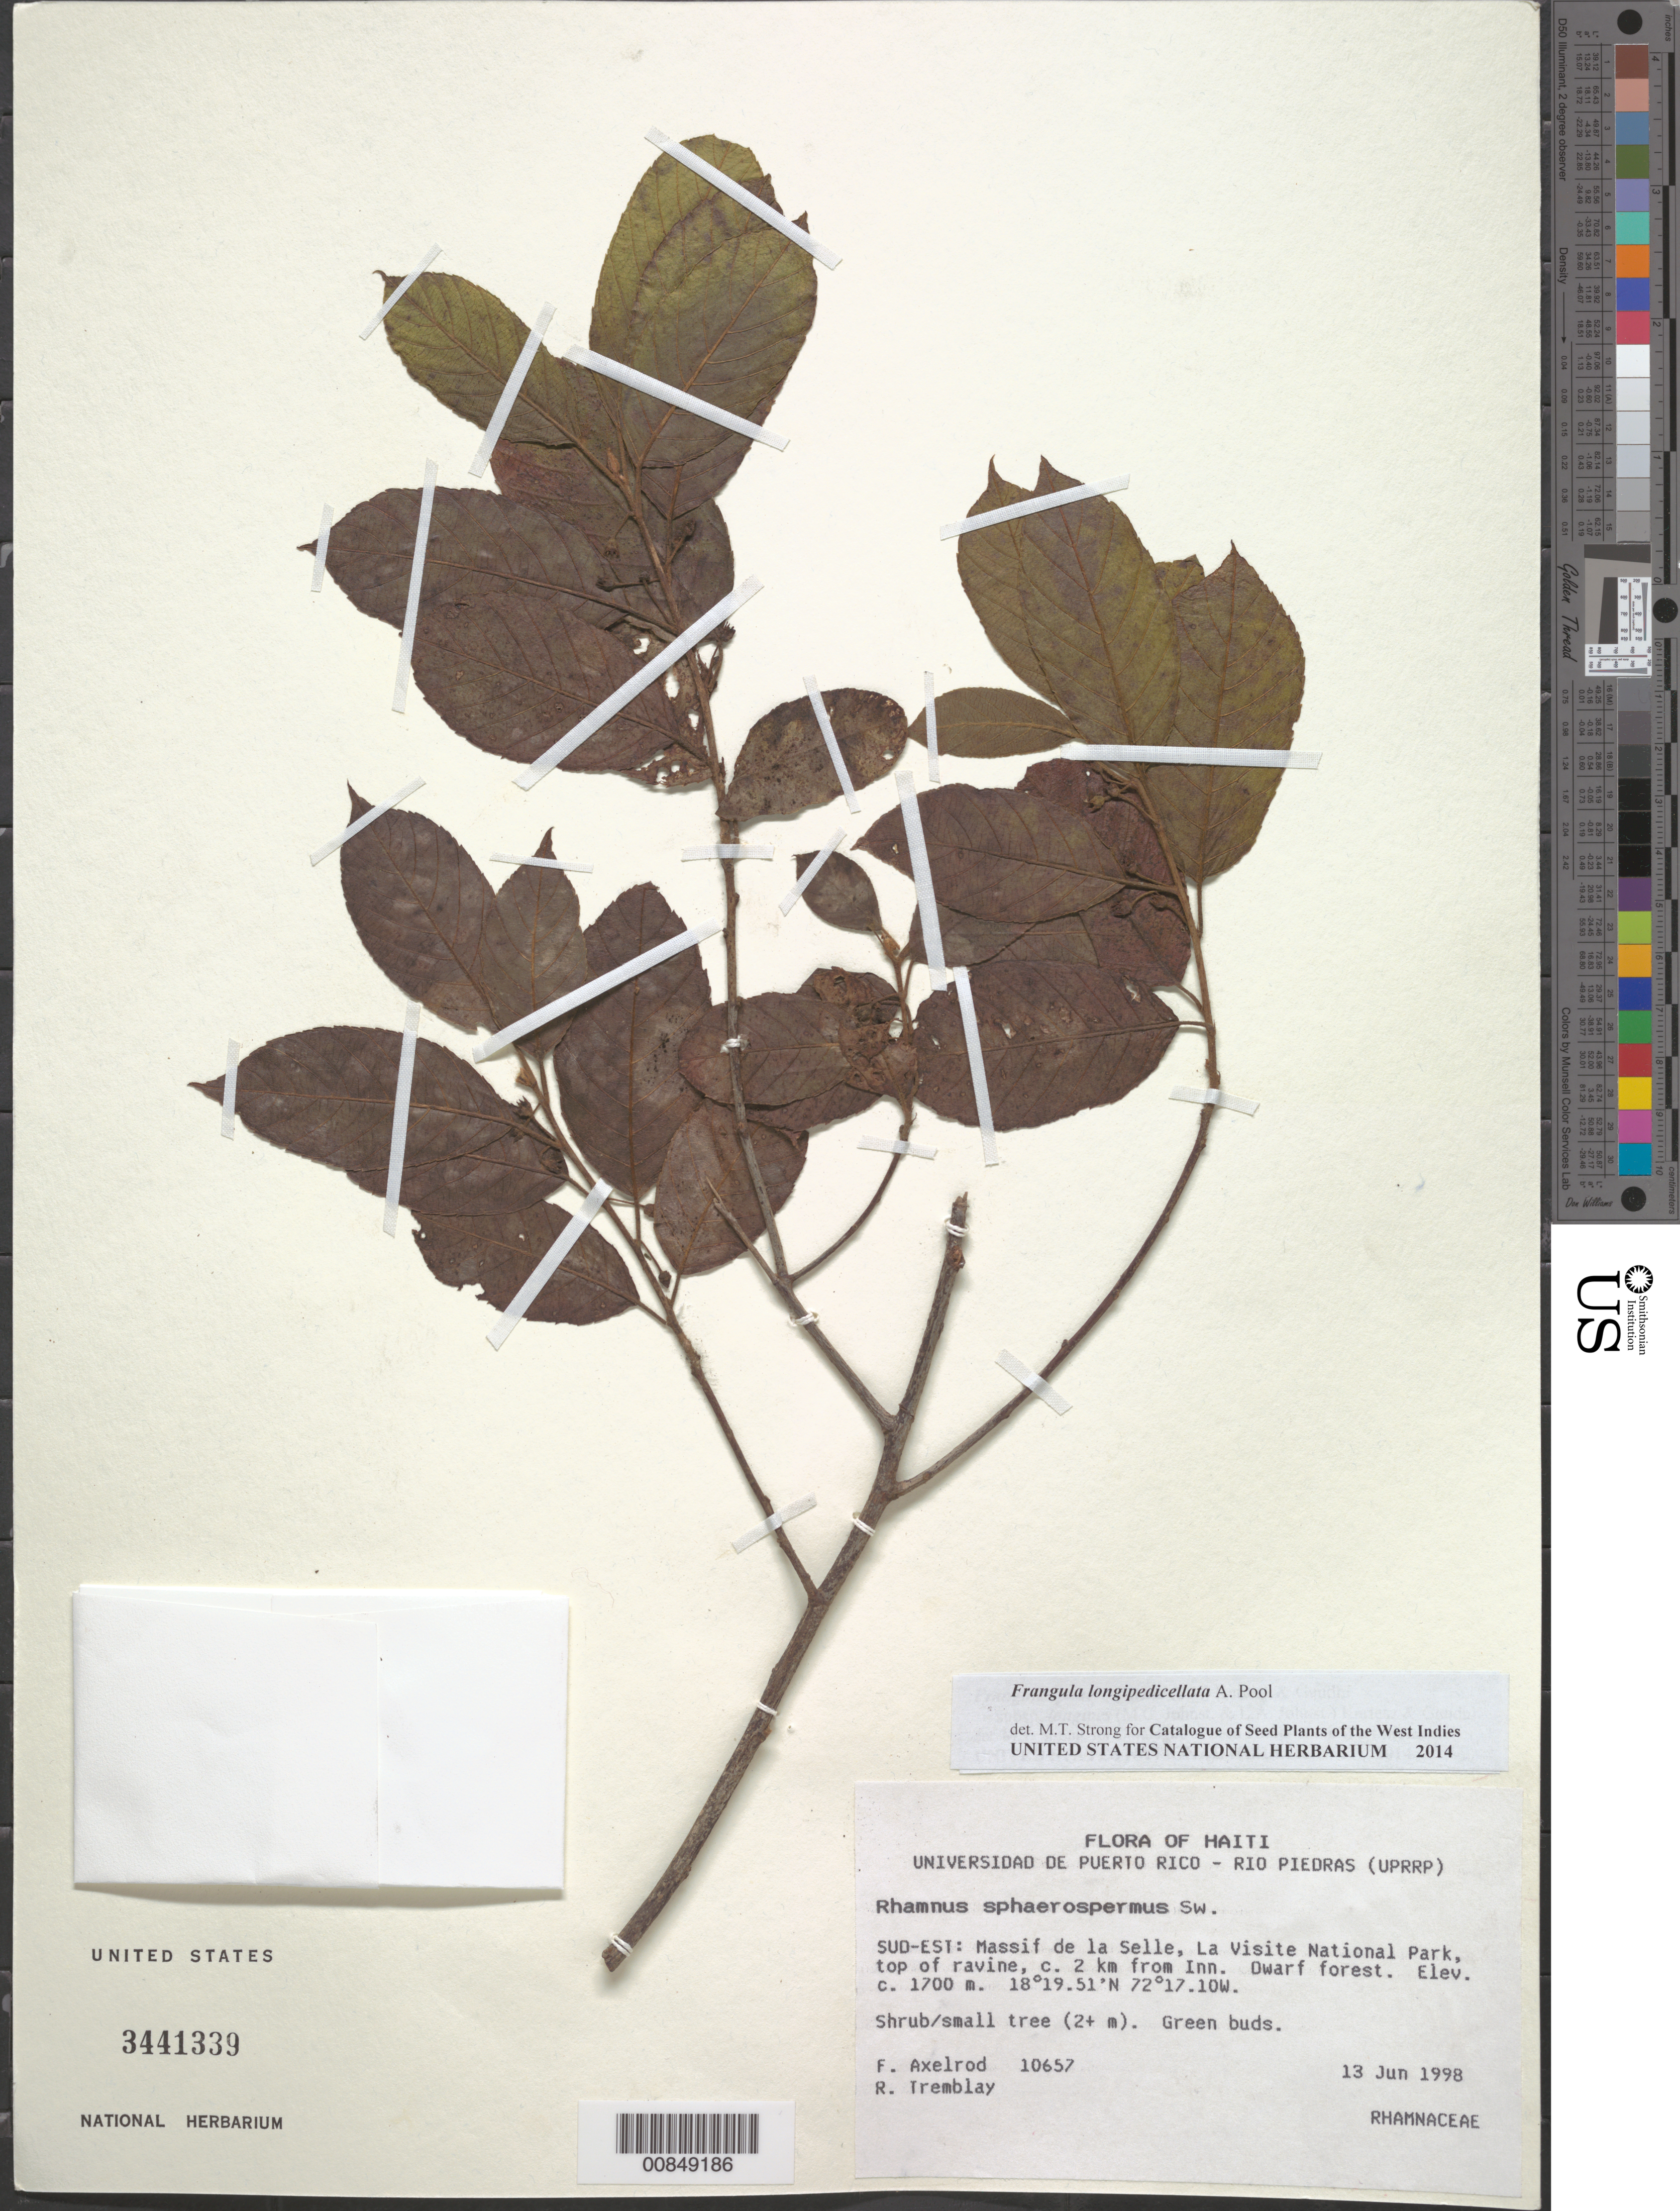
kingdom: Plantae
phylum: Tracheophyta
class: Magnoliopsida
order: Rosales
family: Rhamnaceae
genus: Frangula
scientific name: Frangula longipedicellata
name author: A. Pool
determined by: Strong, M. T., (US), Smithsonian Institution - National Museum of Natural History (UNITED STATES)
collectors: F. S. Axelrod & R. L. Tremblay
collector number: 10657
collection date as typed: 13 Jun 1998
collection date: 1998-06-13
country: Haiti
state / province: Sud-Est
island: Hispaniola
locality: Massif de la Selle, La Visite National Park, c. 2 km from Inn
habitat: Top of ravine in dwarf forest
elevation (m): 1700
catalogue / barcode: US 3441339